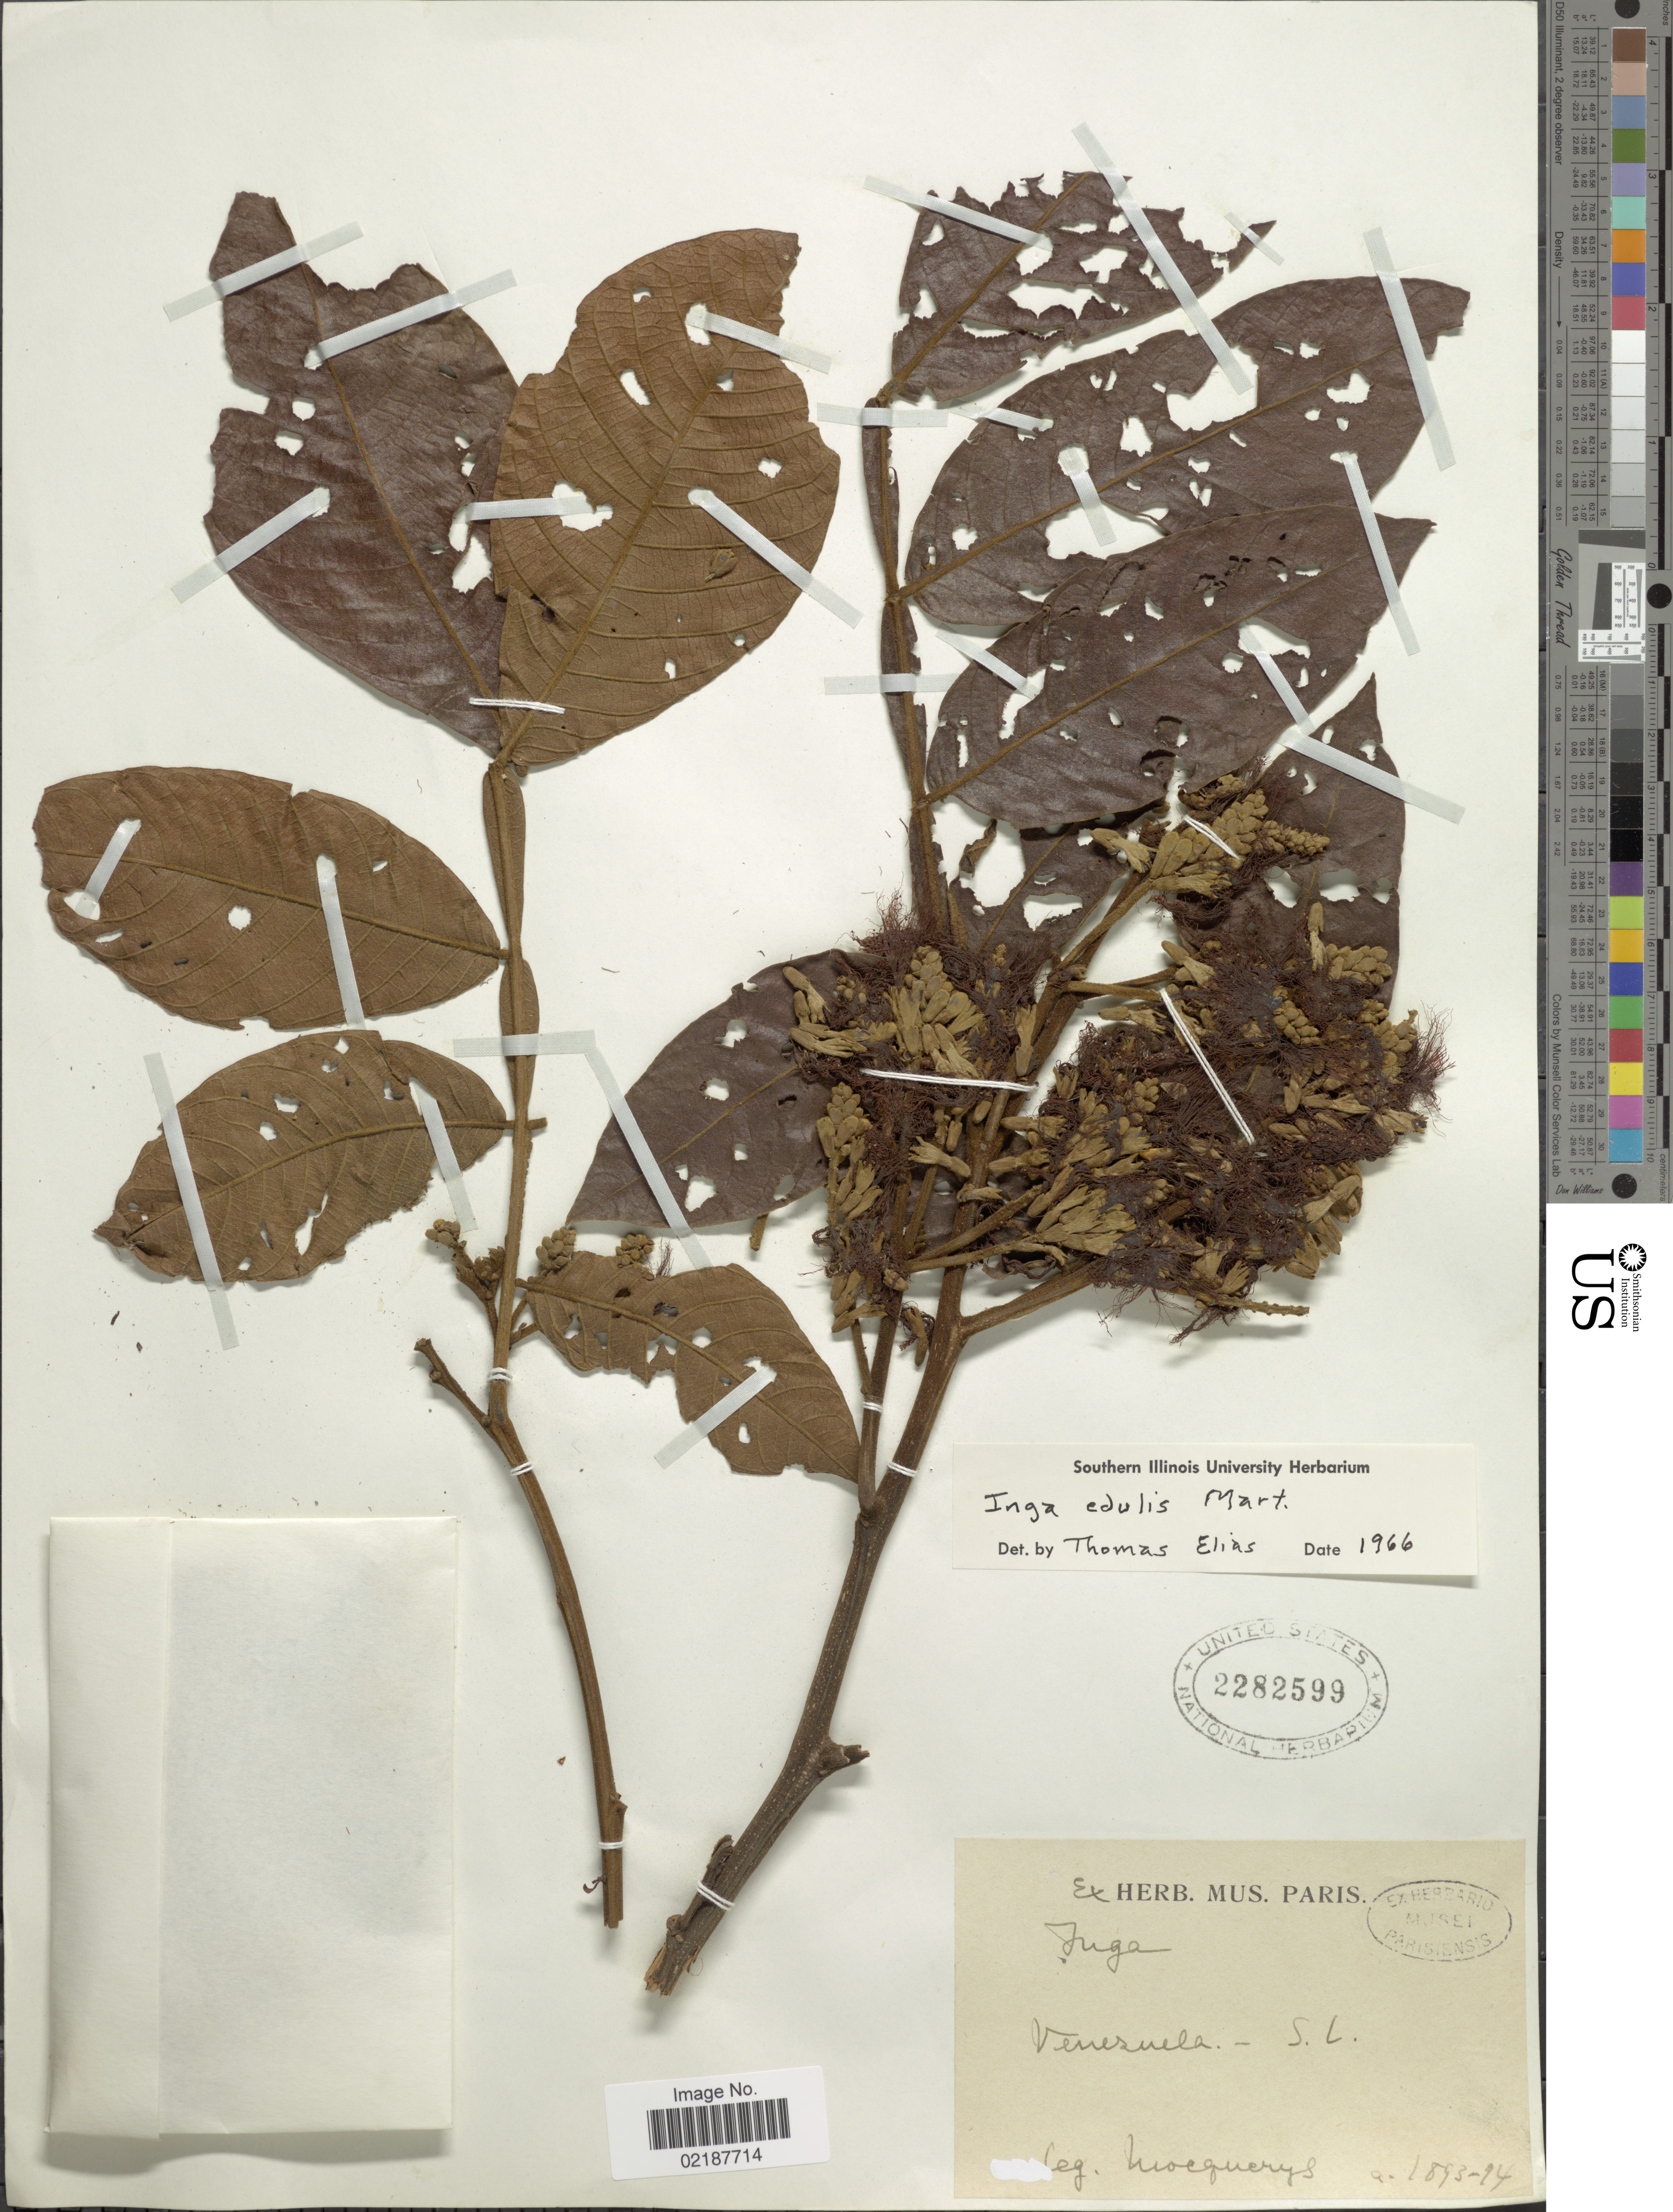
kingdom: Plantae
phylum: Tracheophyta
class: Magnoliopsida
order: Fabales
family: Fabaceae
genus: Inga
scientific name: Inga edulis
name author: Mart.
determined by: Elias, T., (SIU), Southern Illinois University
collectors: A. Mocquerys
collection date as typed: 1893-1894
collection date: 1893/1894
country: Venezuela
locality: S.L.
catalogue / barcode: US 2282599